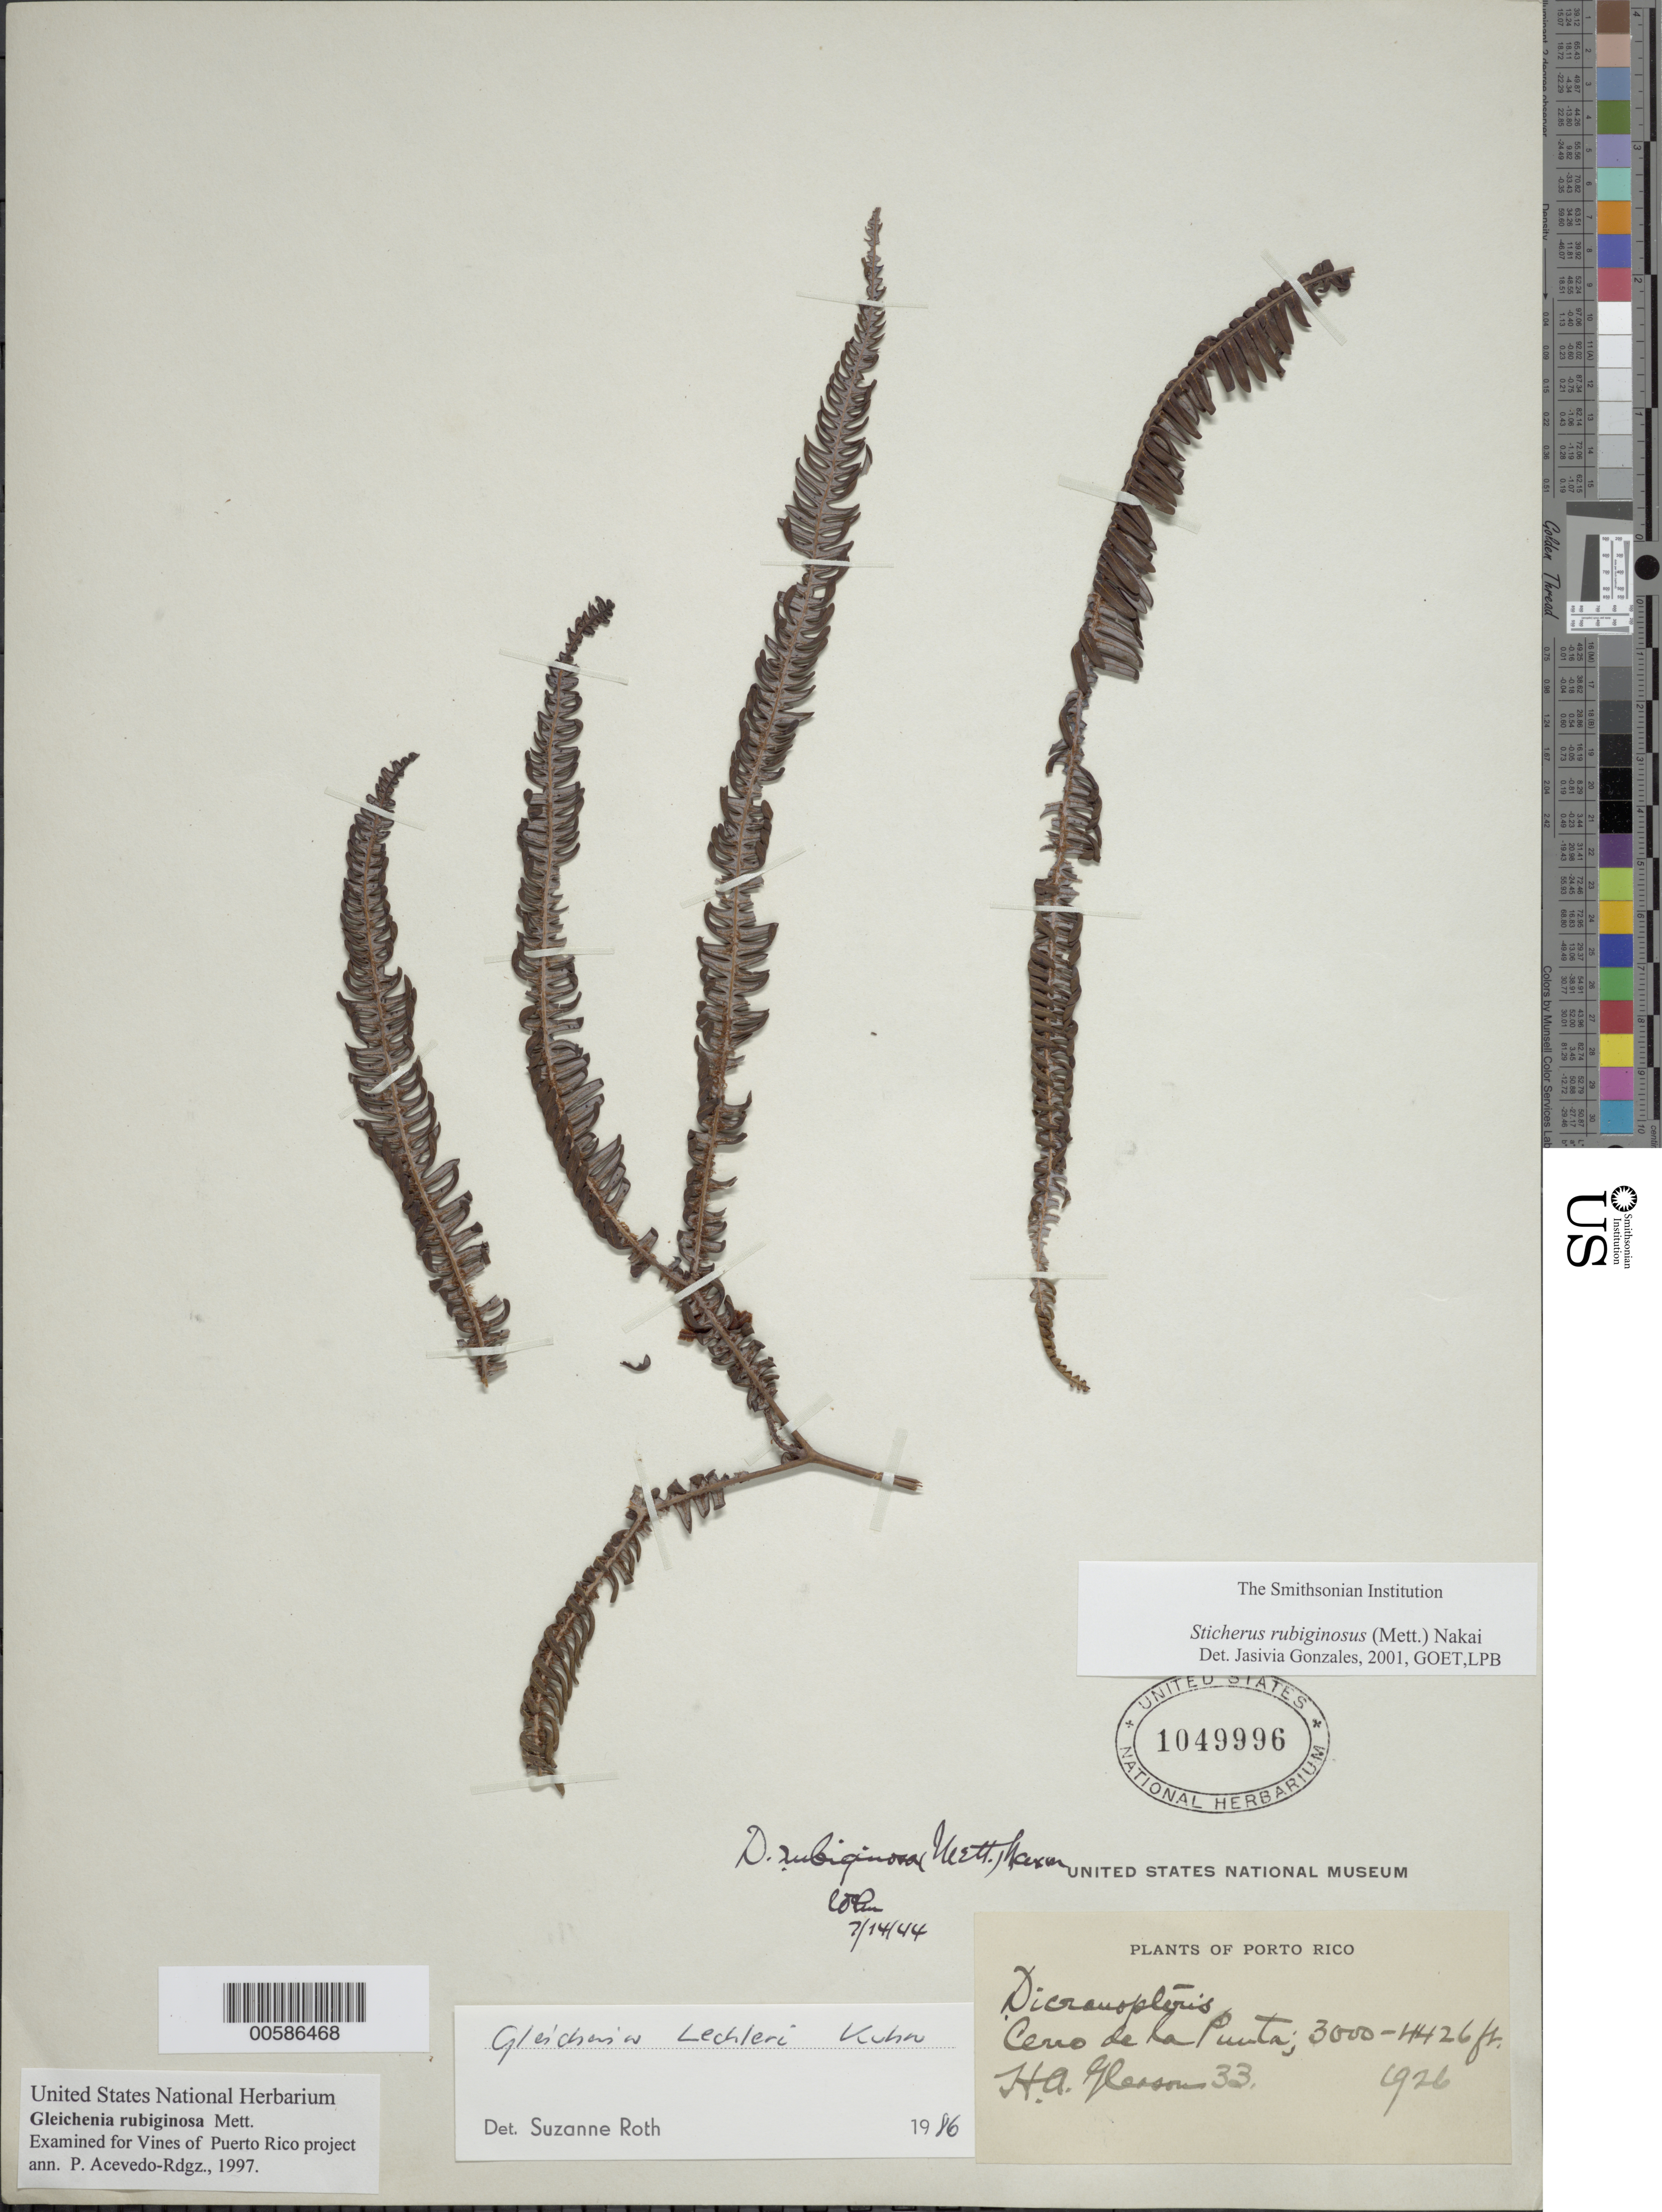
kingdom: Plantae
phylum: Tracheophyta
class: Polypodiopsida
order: Gleicheniales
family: Gleicheniaceae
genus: Sticherus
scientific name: Sticherus rubiginosus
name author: (Mett.) Nakai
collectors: H. A. Gleason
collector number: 33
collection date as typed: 1926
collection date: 1926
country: Puerto Rico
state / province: Jayuya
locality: Cerro de Punta.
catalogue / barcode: US 1049996